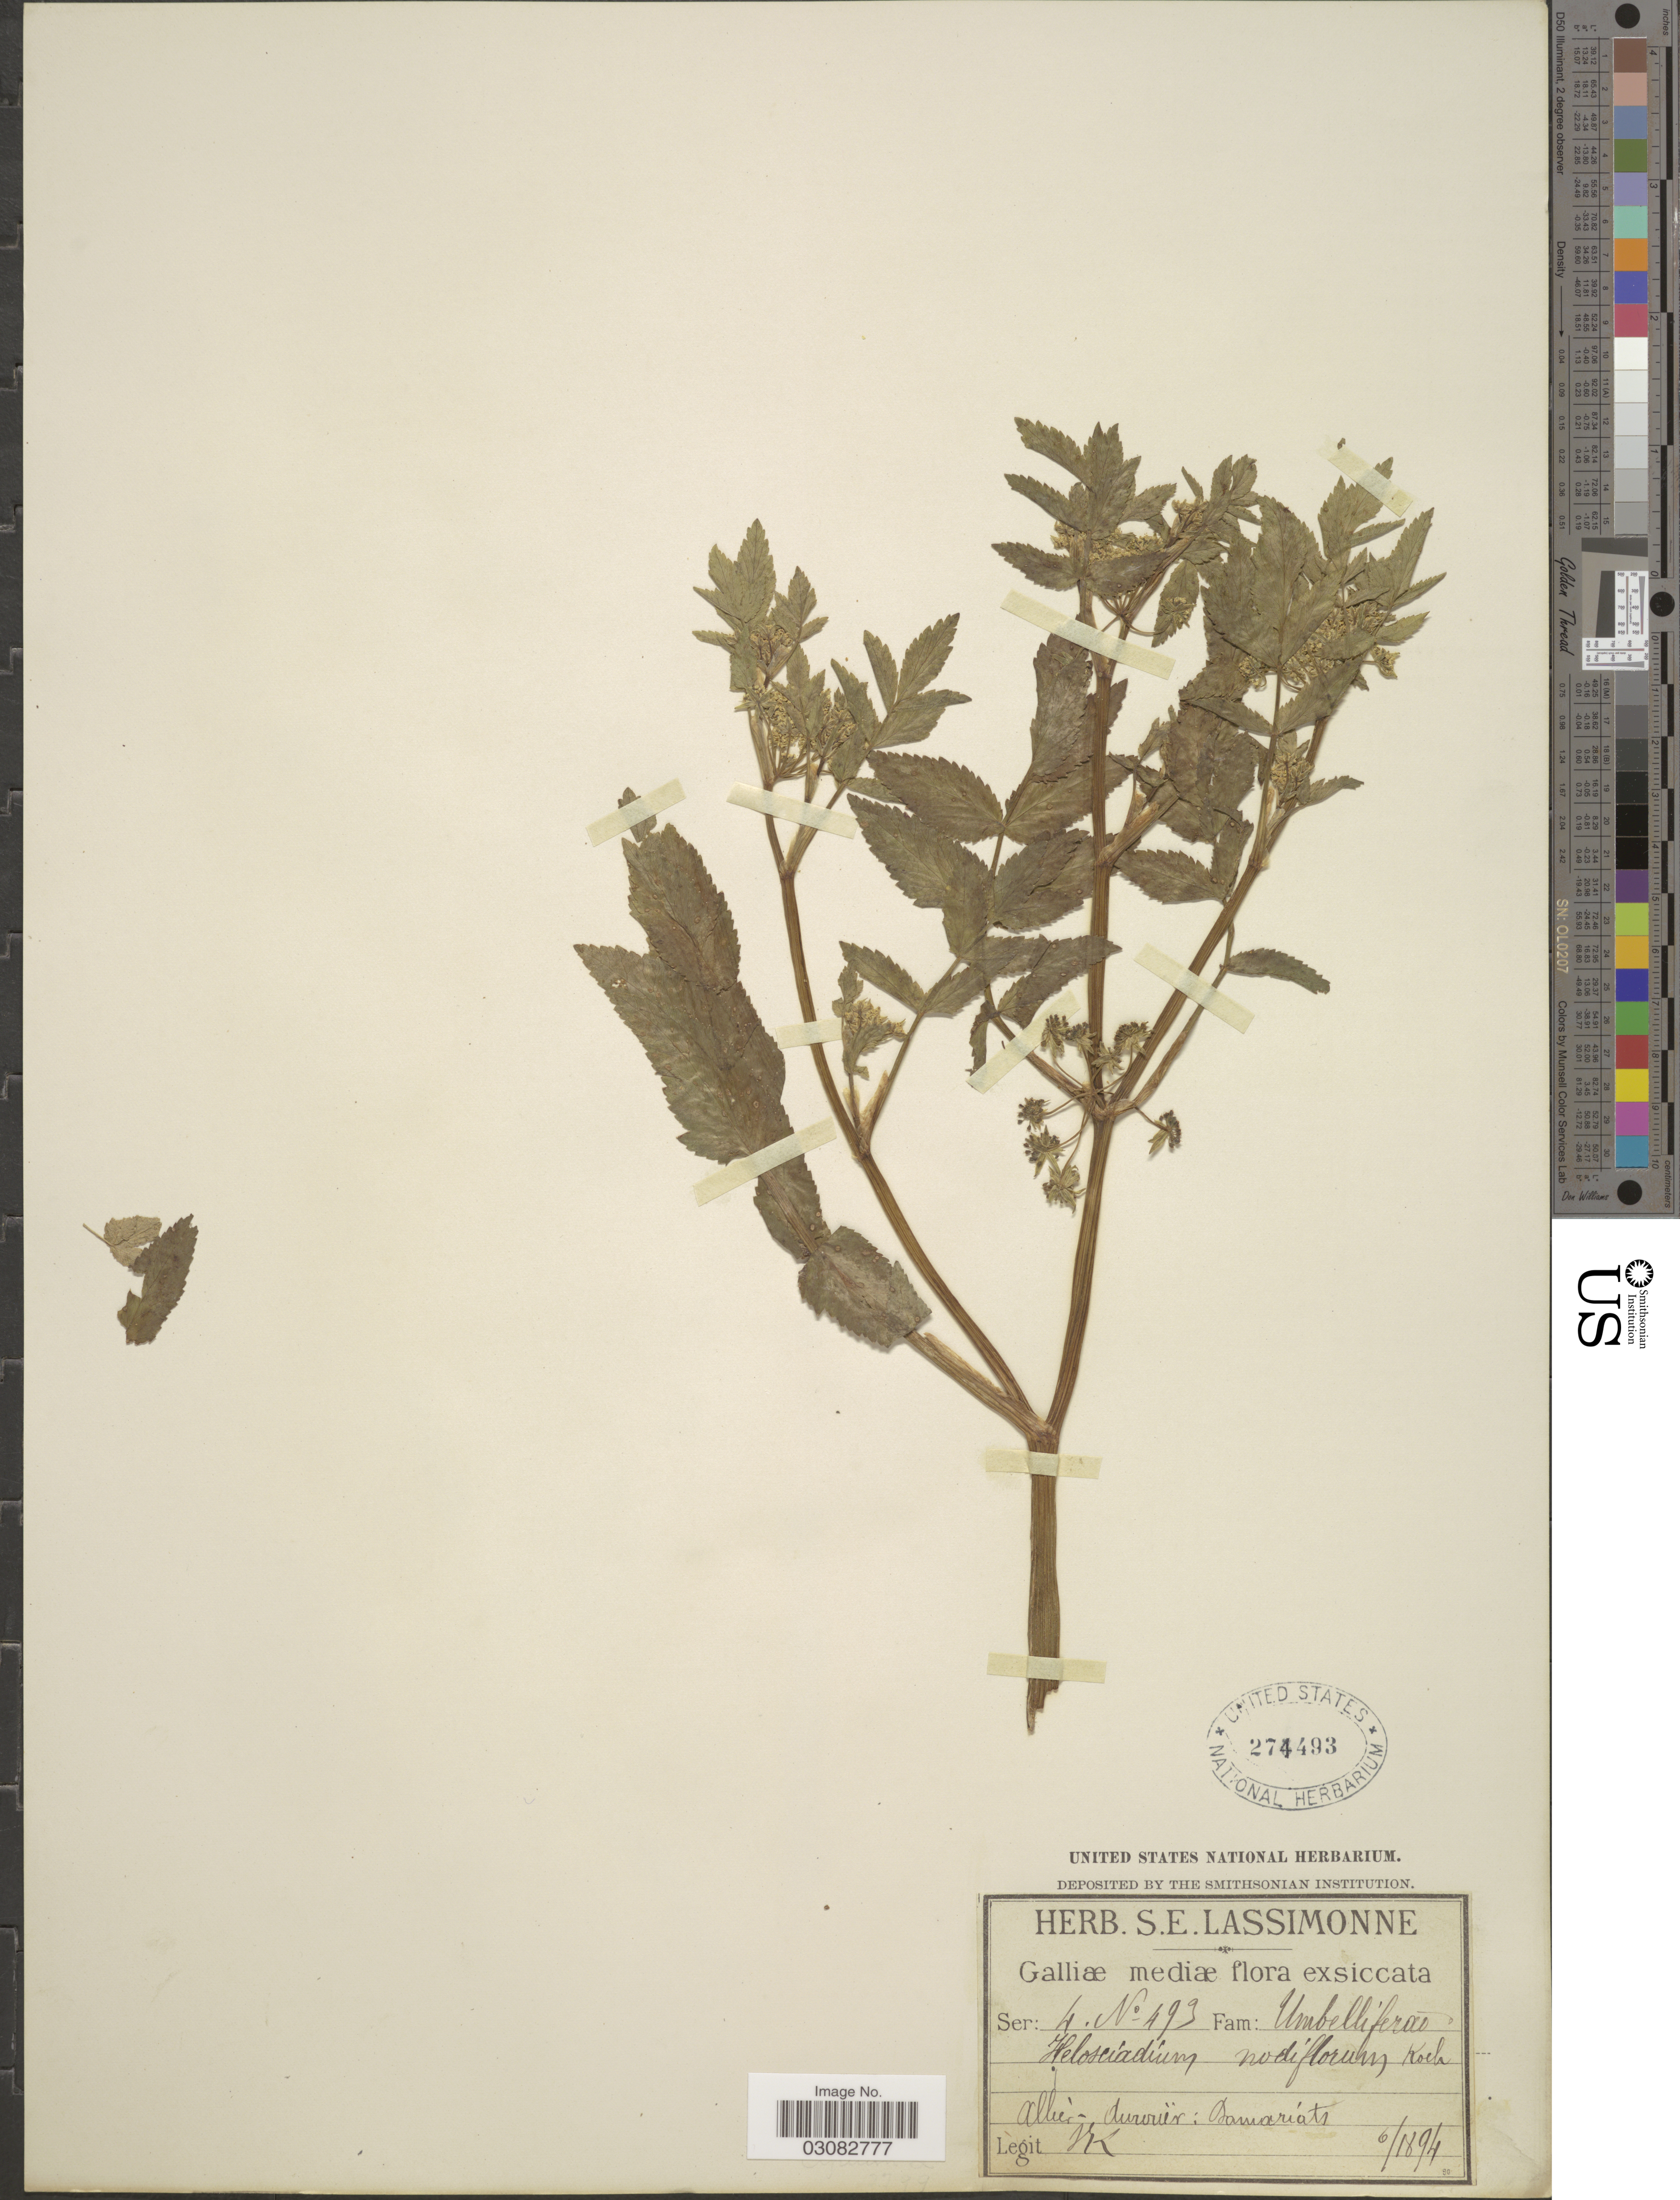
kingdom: Plantae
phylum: Tracheophyta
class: Magnoliopsida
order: Apiales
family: Apiaceae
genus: Apium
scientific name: Apium nodiflorum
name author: (L.) Lag.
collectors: S. Lassimonne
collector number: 493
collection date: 1894-06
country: France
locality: Galliæ mediæ. Allier-Aurouër: Damariats.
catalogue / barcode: US 274493